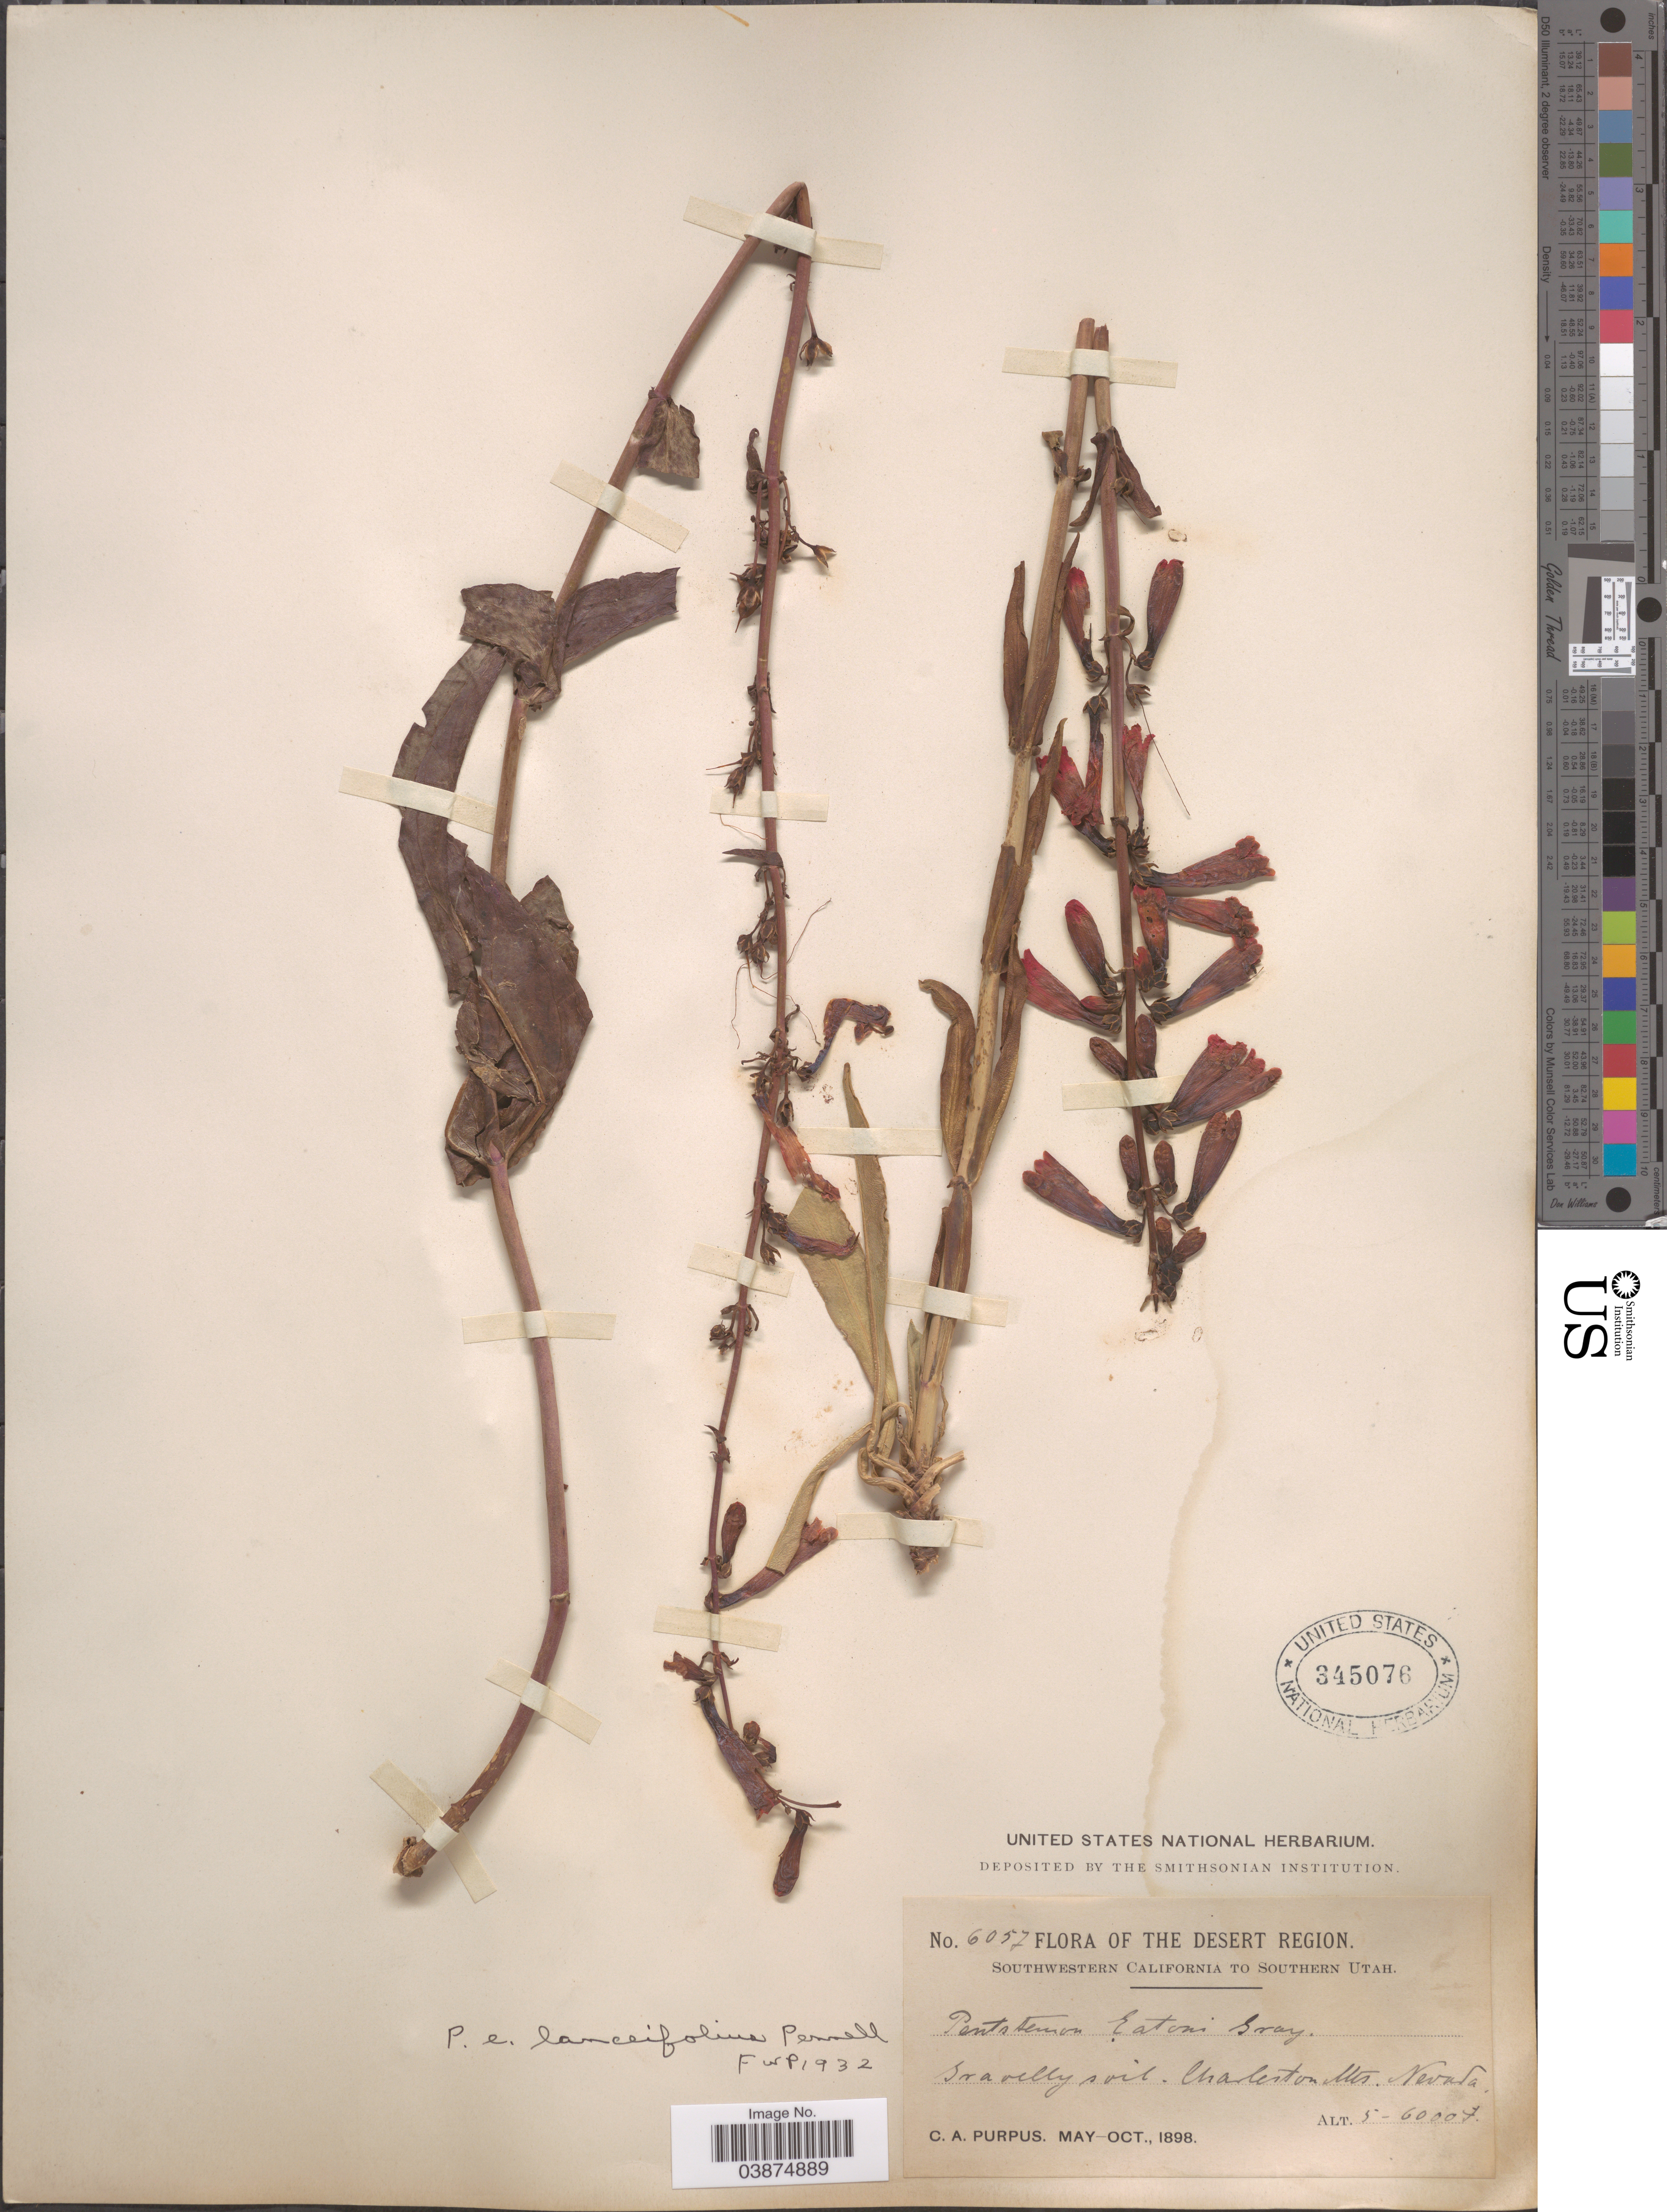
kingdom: Plantae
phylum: Tracheophyta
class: Magnoliopsida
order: Lamiales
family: Plantaginaceae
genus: Penstemon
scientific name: Penstemon eatonii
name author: A. Gray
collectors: C. A. Purpus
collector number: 6057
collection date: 1898-05/1898-10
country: United States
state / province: Nevada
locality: The Desert Region. Charleston Mts.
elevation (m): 1524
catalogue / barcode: US 345076